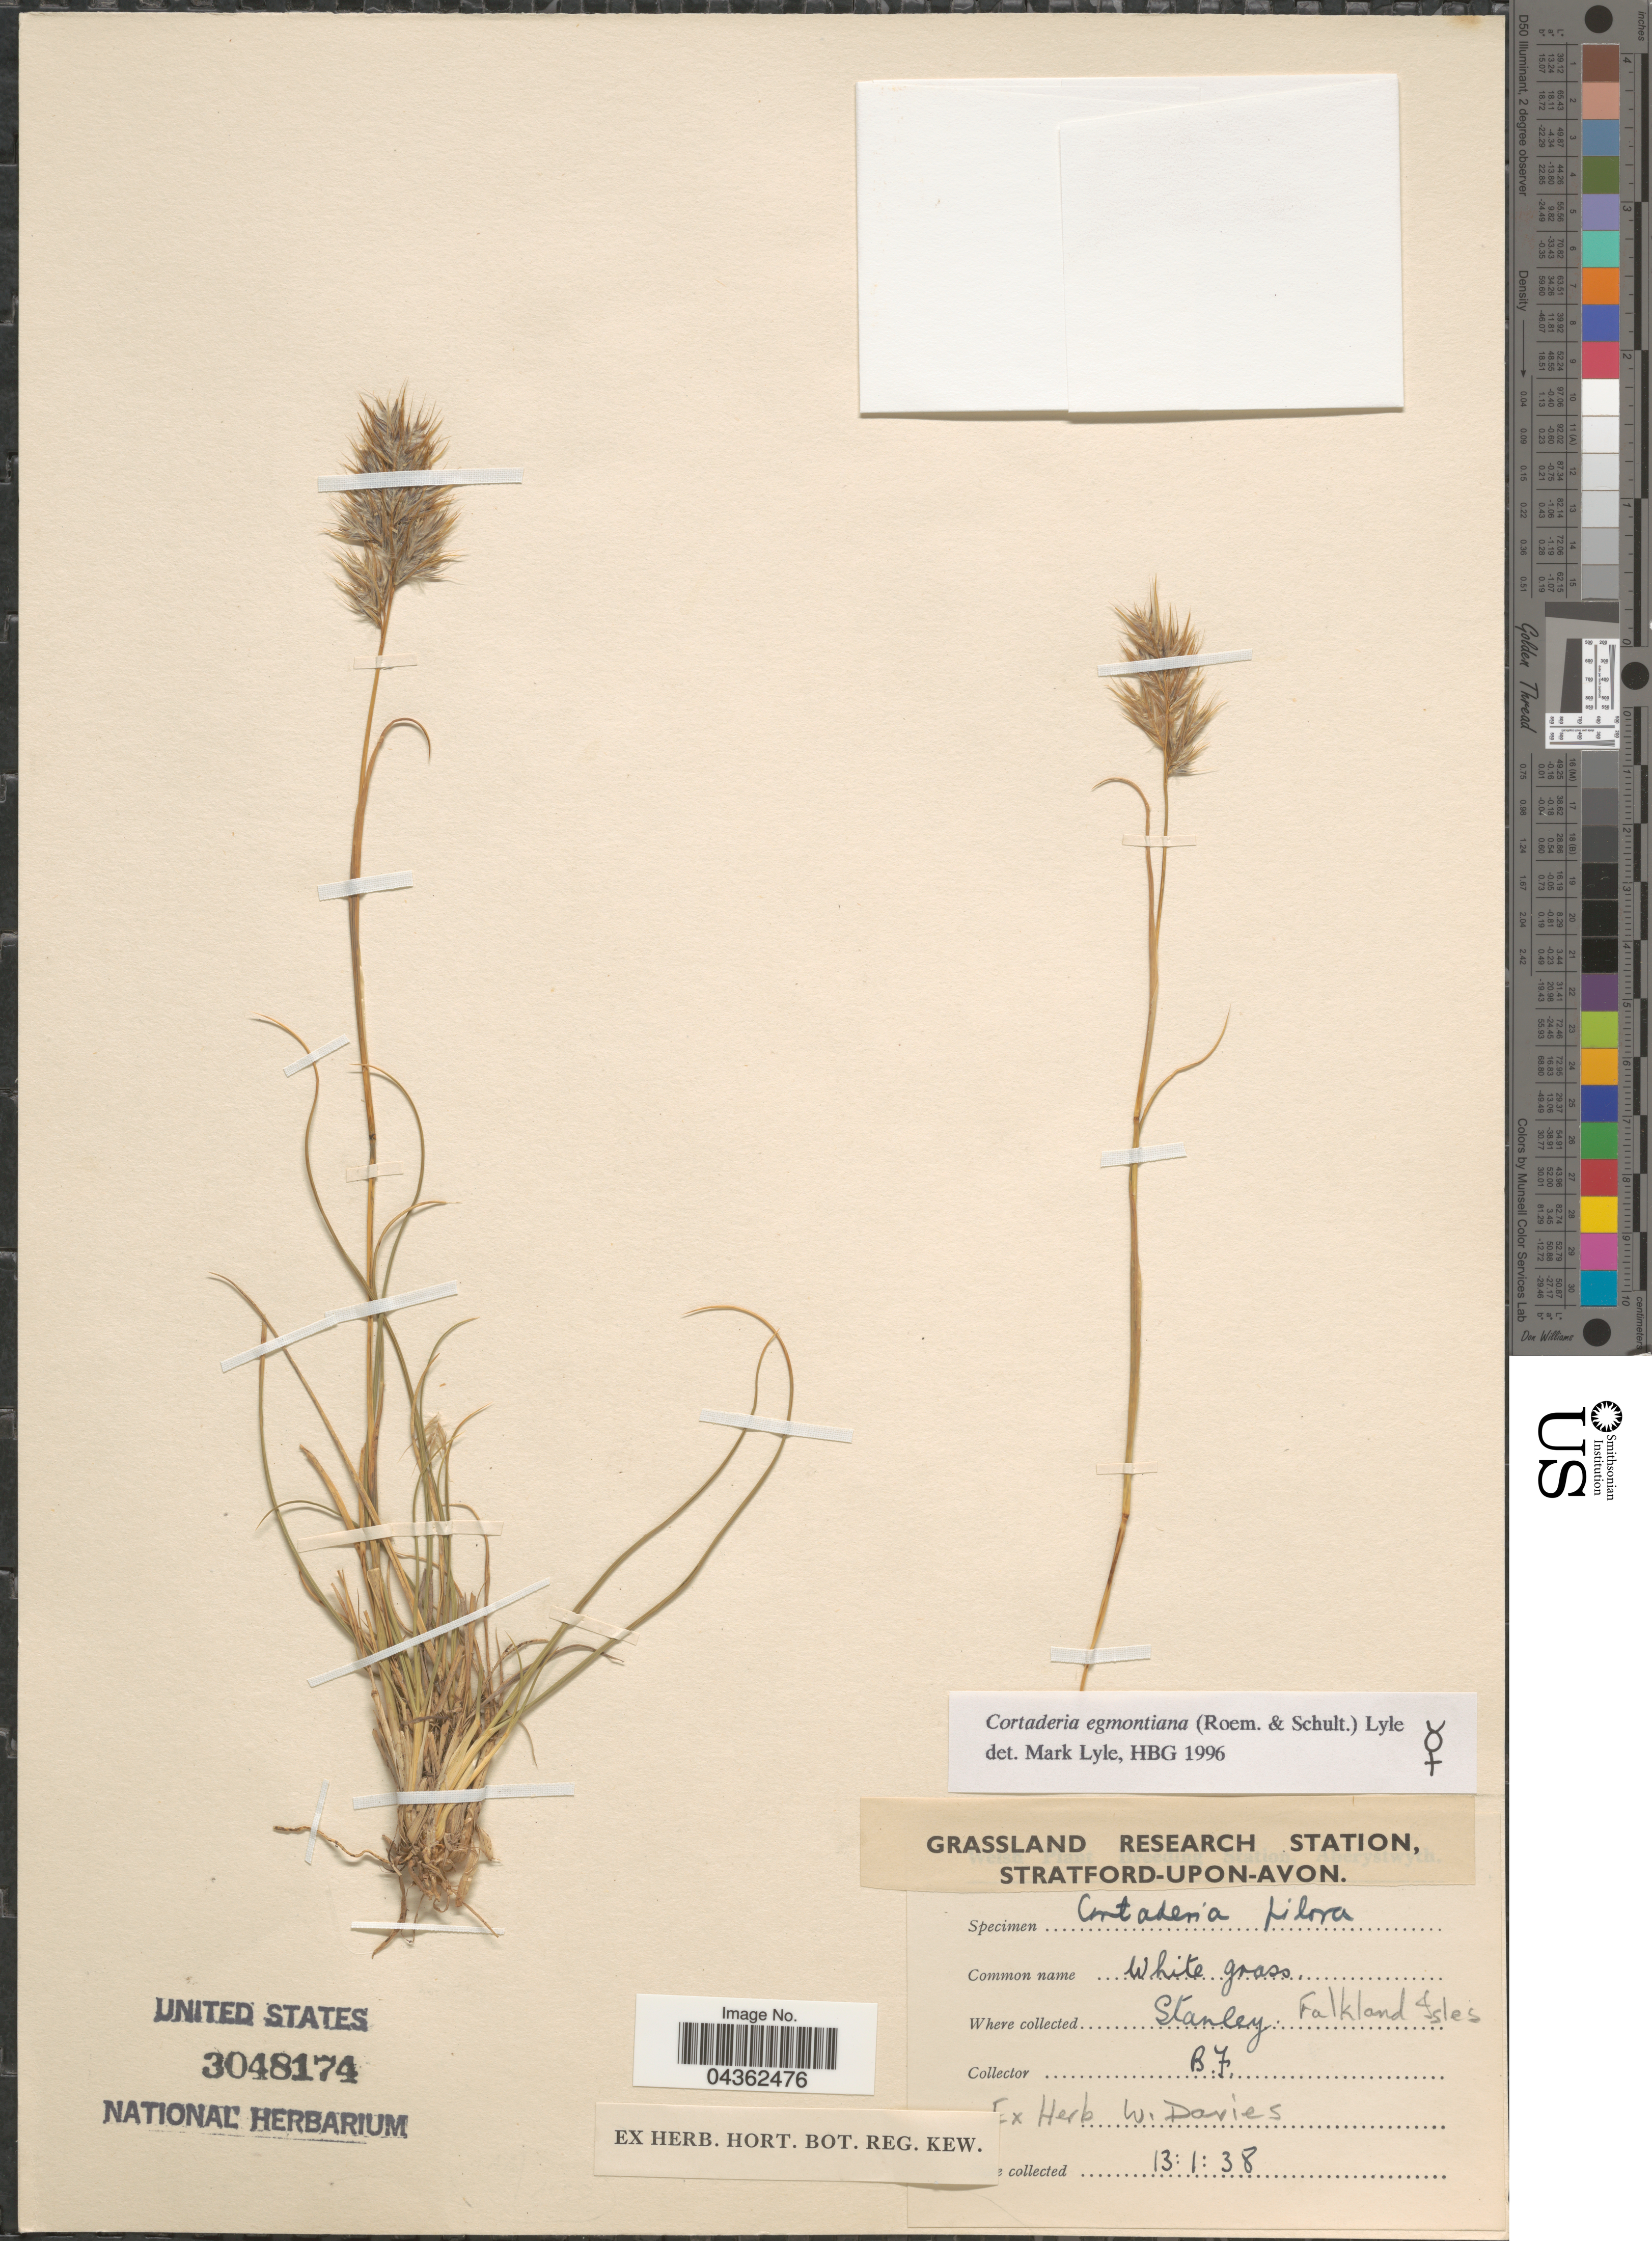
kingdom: Plantae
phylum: Tracheophyta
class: Liliopsida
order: Poales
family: Poaceae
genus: Cortaderia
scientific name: Cortaderia egmontiana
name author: (Roem. & Schult.) Lyle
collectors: ex Herb. W. Davies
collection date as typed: Transcribed d/m/y: 13/1/38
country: Falkland Islands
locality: Stanley. Falkland Isles.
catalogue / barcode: US 3048174